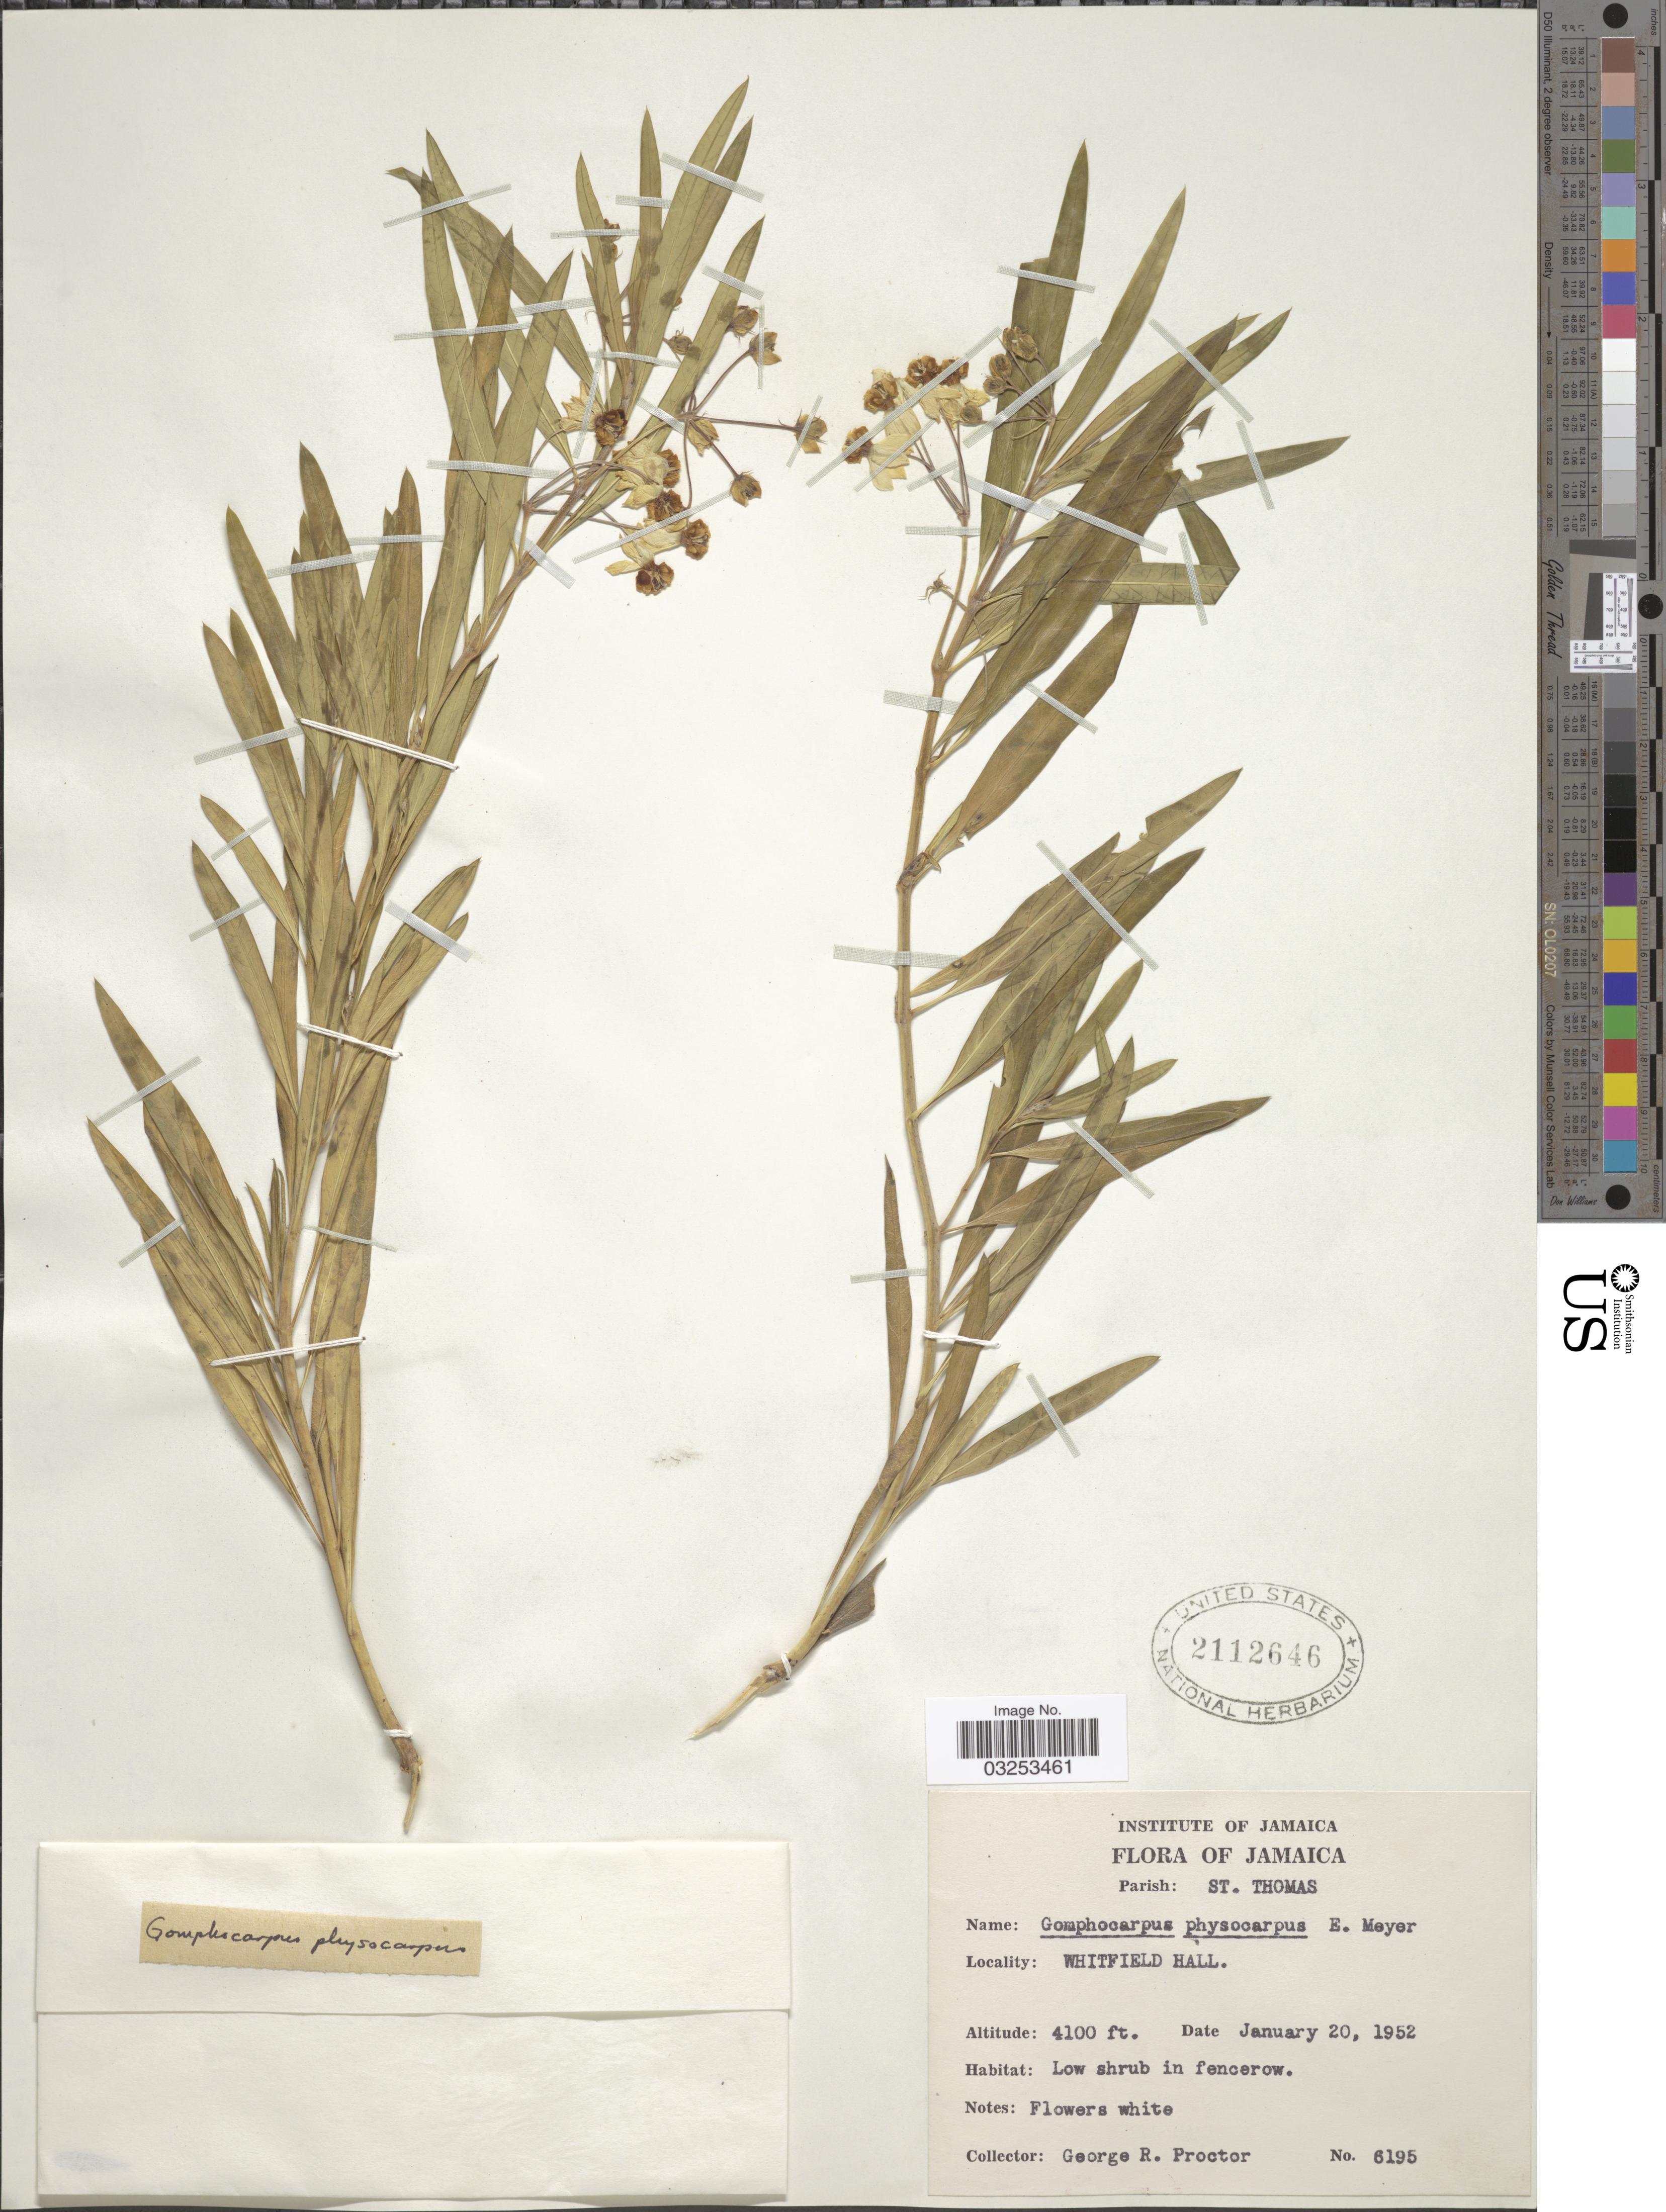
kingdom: Plantae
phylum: Tracheophyta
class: Magnoliopsida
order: Gentianales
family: Apocynaceae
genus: Gomphocarpus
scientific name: Gomphocarpus physocarpus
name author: E. Mey.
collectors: G. R. Proctor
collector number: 6195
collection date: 1952-01-20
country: Jamaica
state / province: Saint Thomas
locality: Whitfield Hall.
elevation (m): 1250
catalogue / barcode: US 2112646